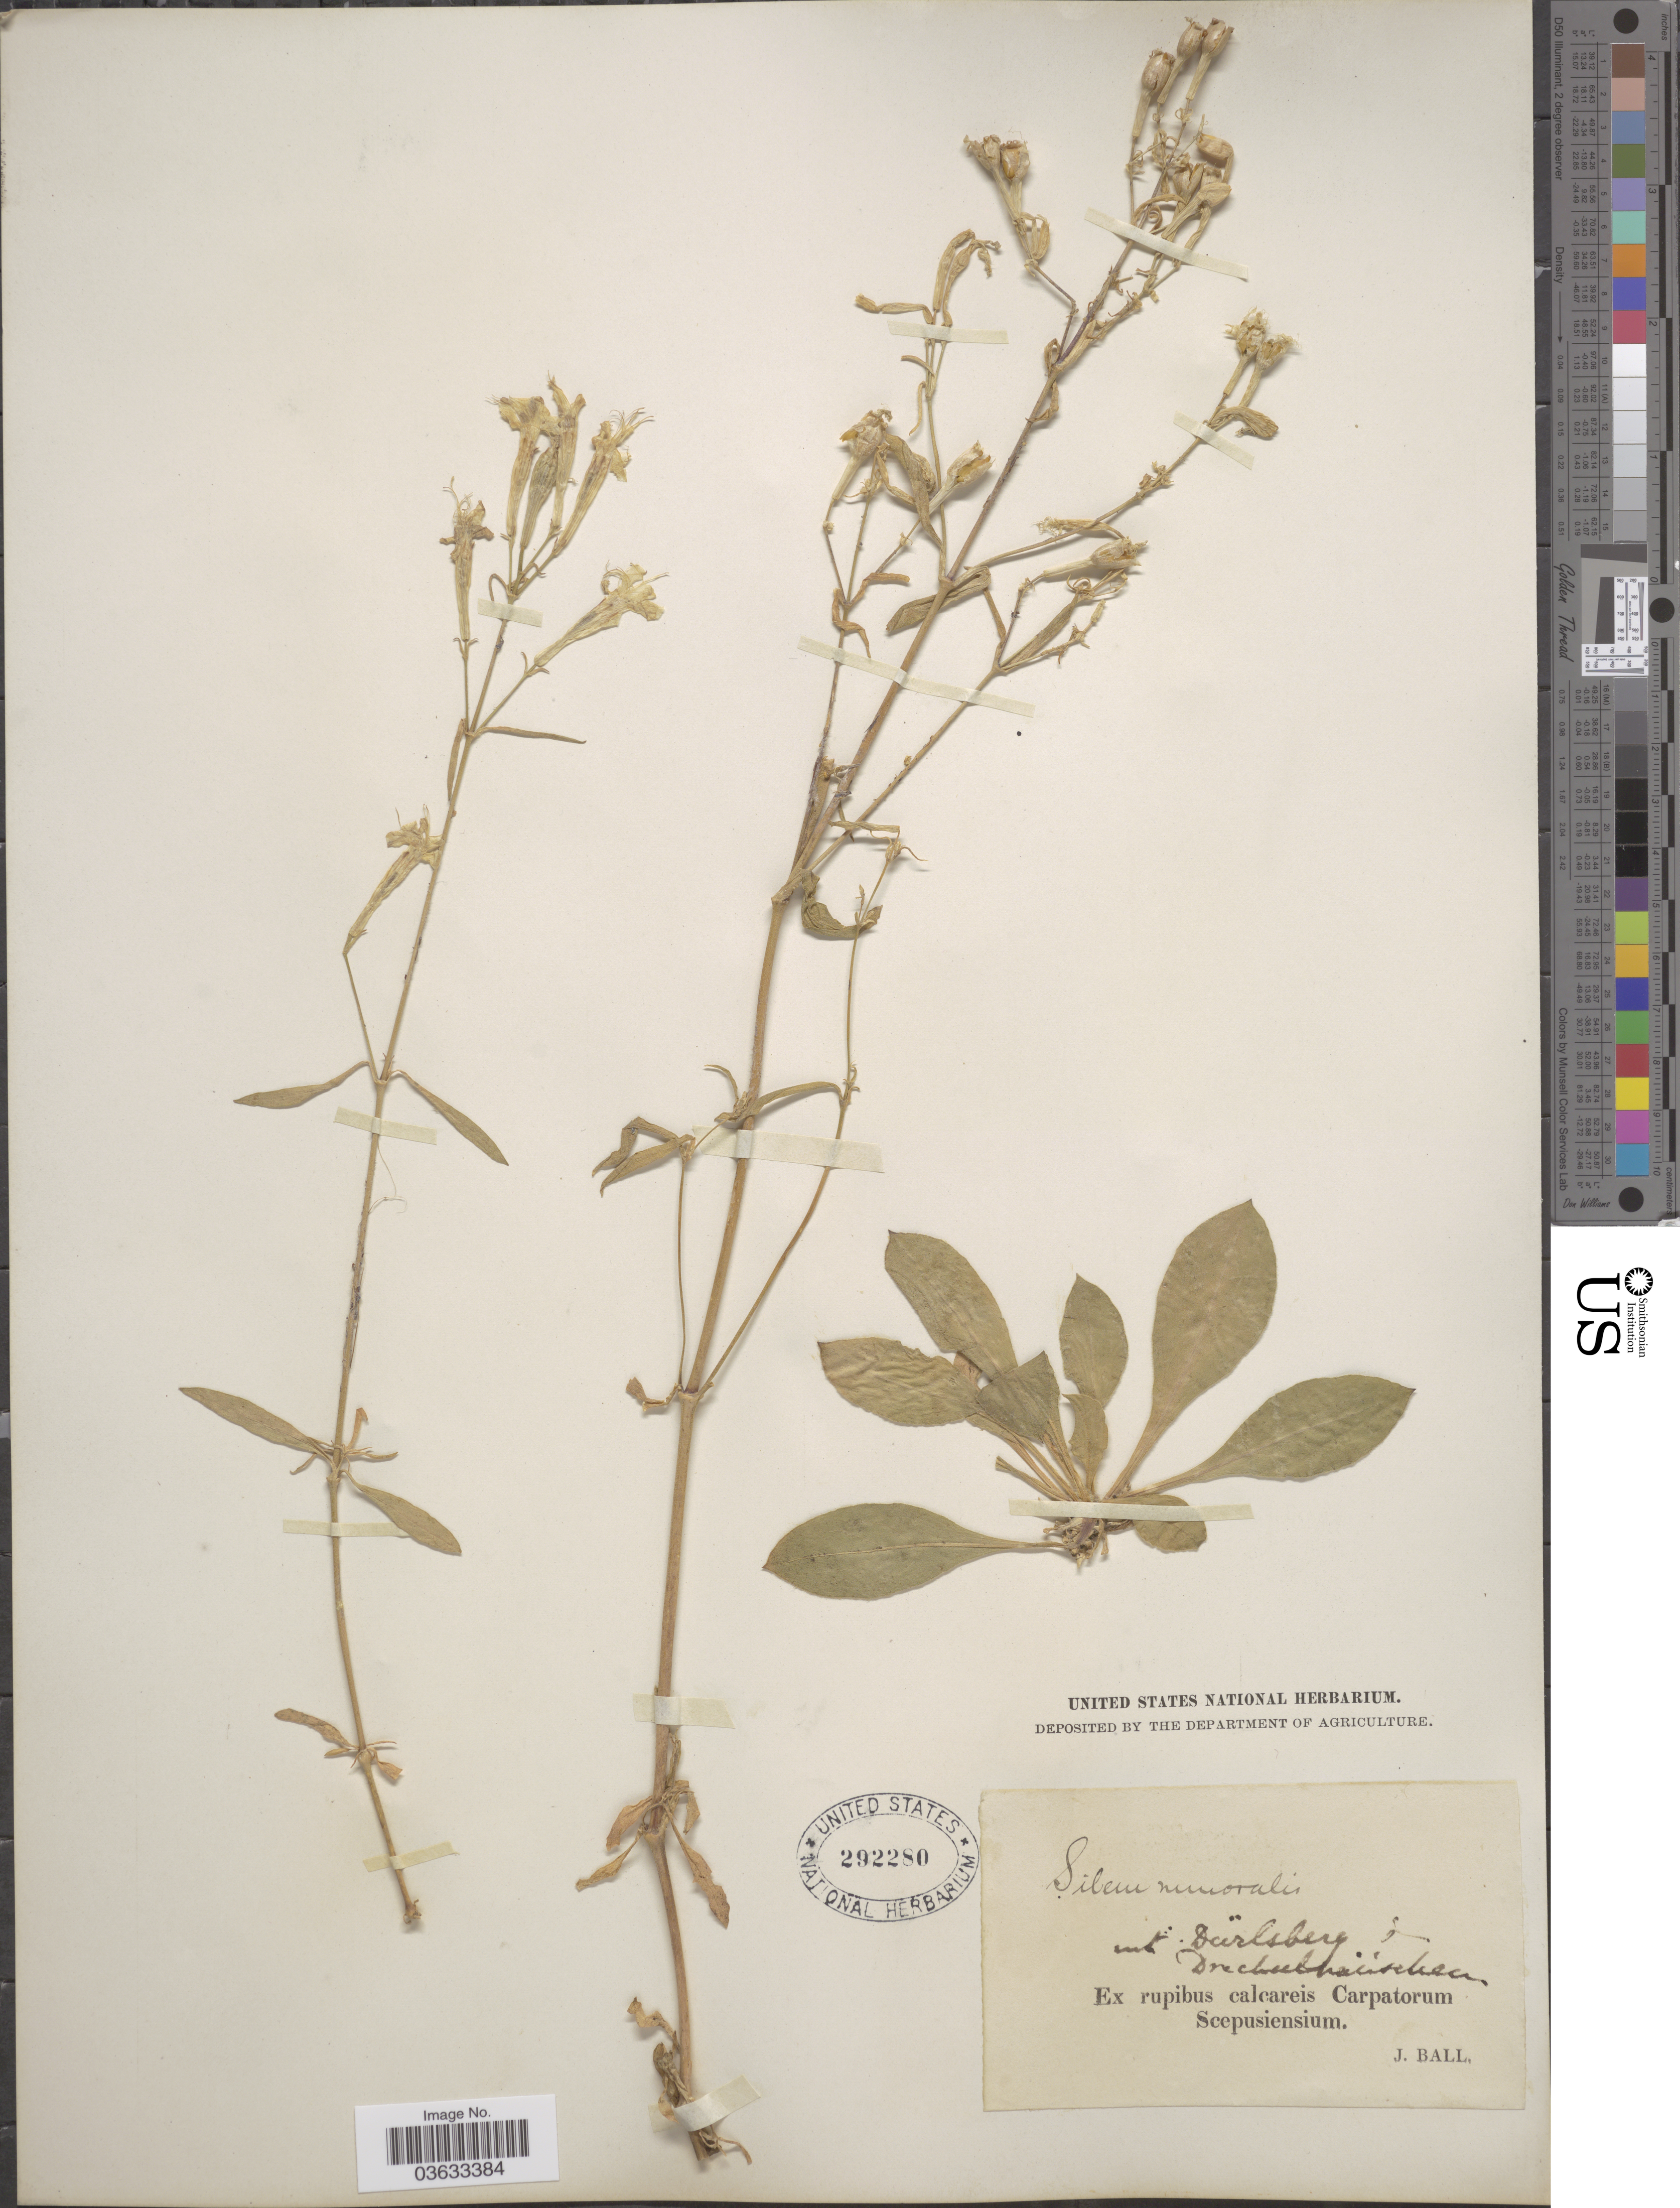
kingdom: Plantae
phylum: Tracheophyta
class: Magnoliopsida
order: Caryophyllales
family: Caryophyllaceae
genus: Silene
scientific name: Silene nemoralis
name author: Waldst. & Kit.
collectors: J. Ball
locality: Ex rupibus calcareis Carpatorum Scepusiensium.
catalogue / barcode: US 292280